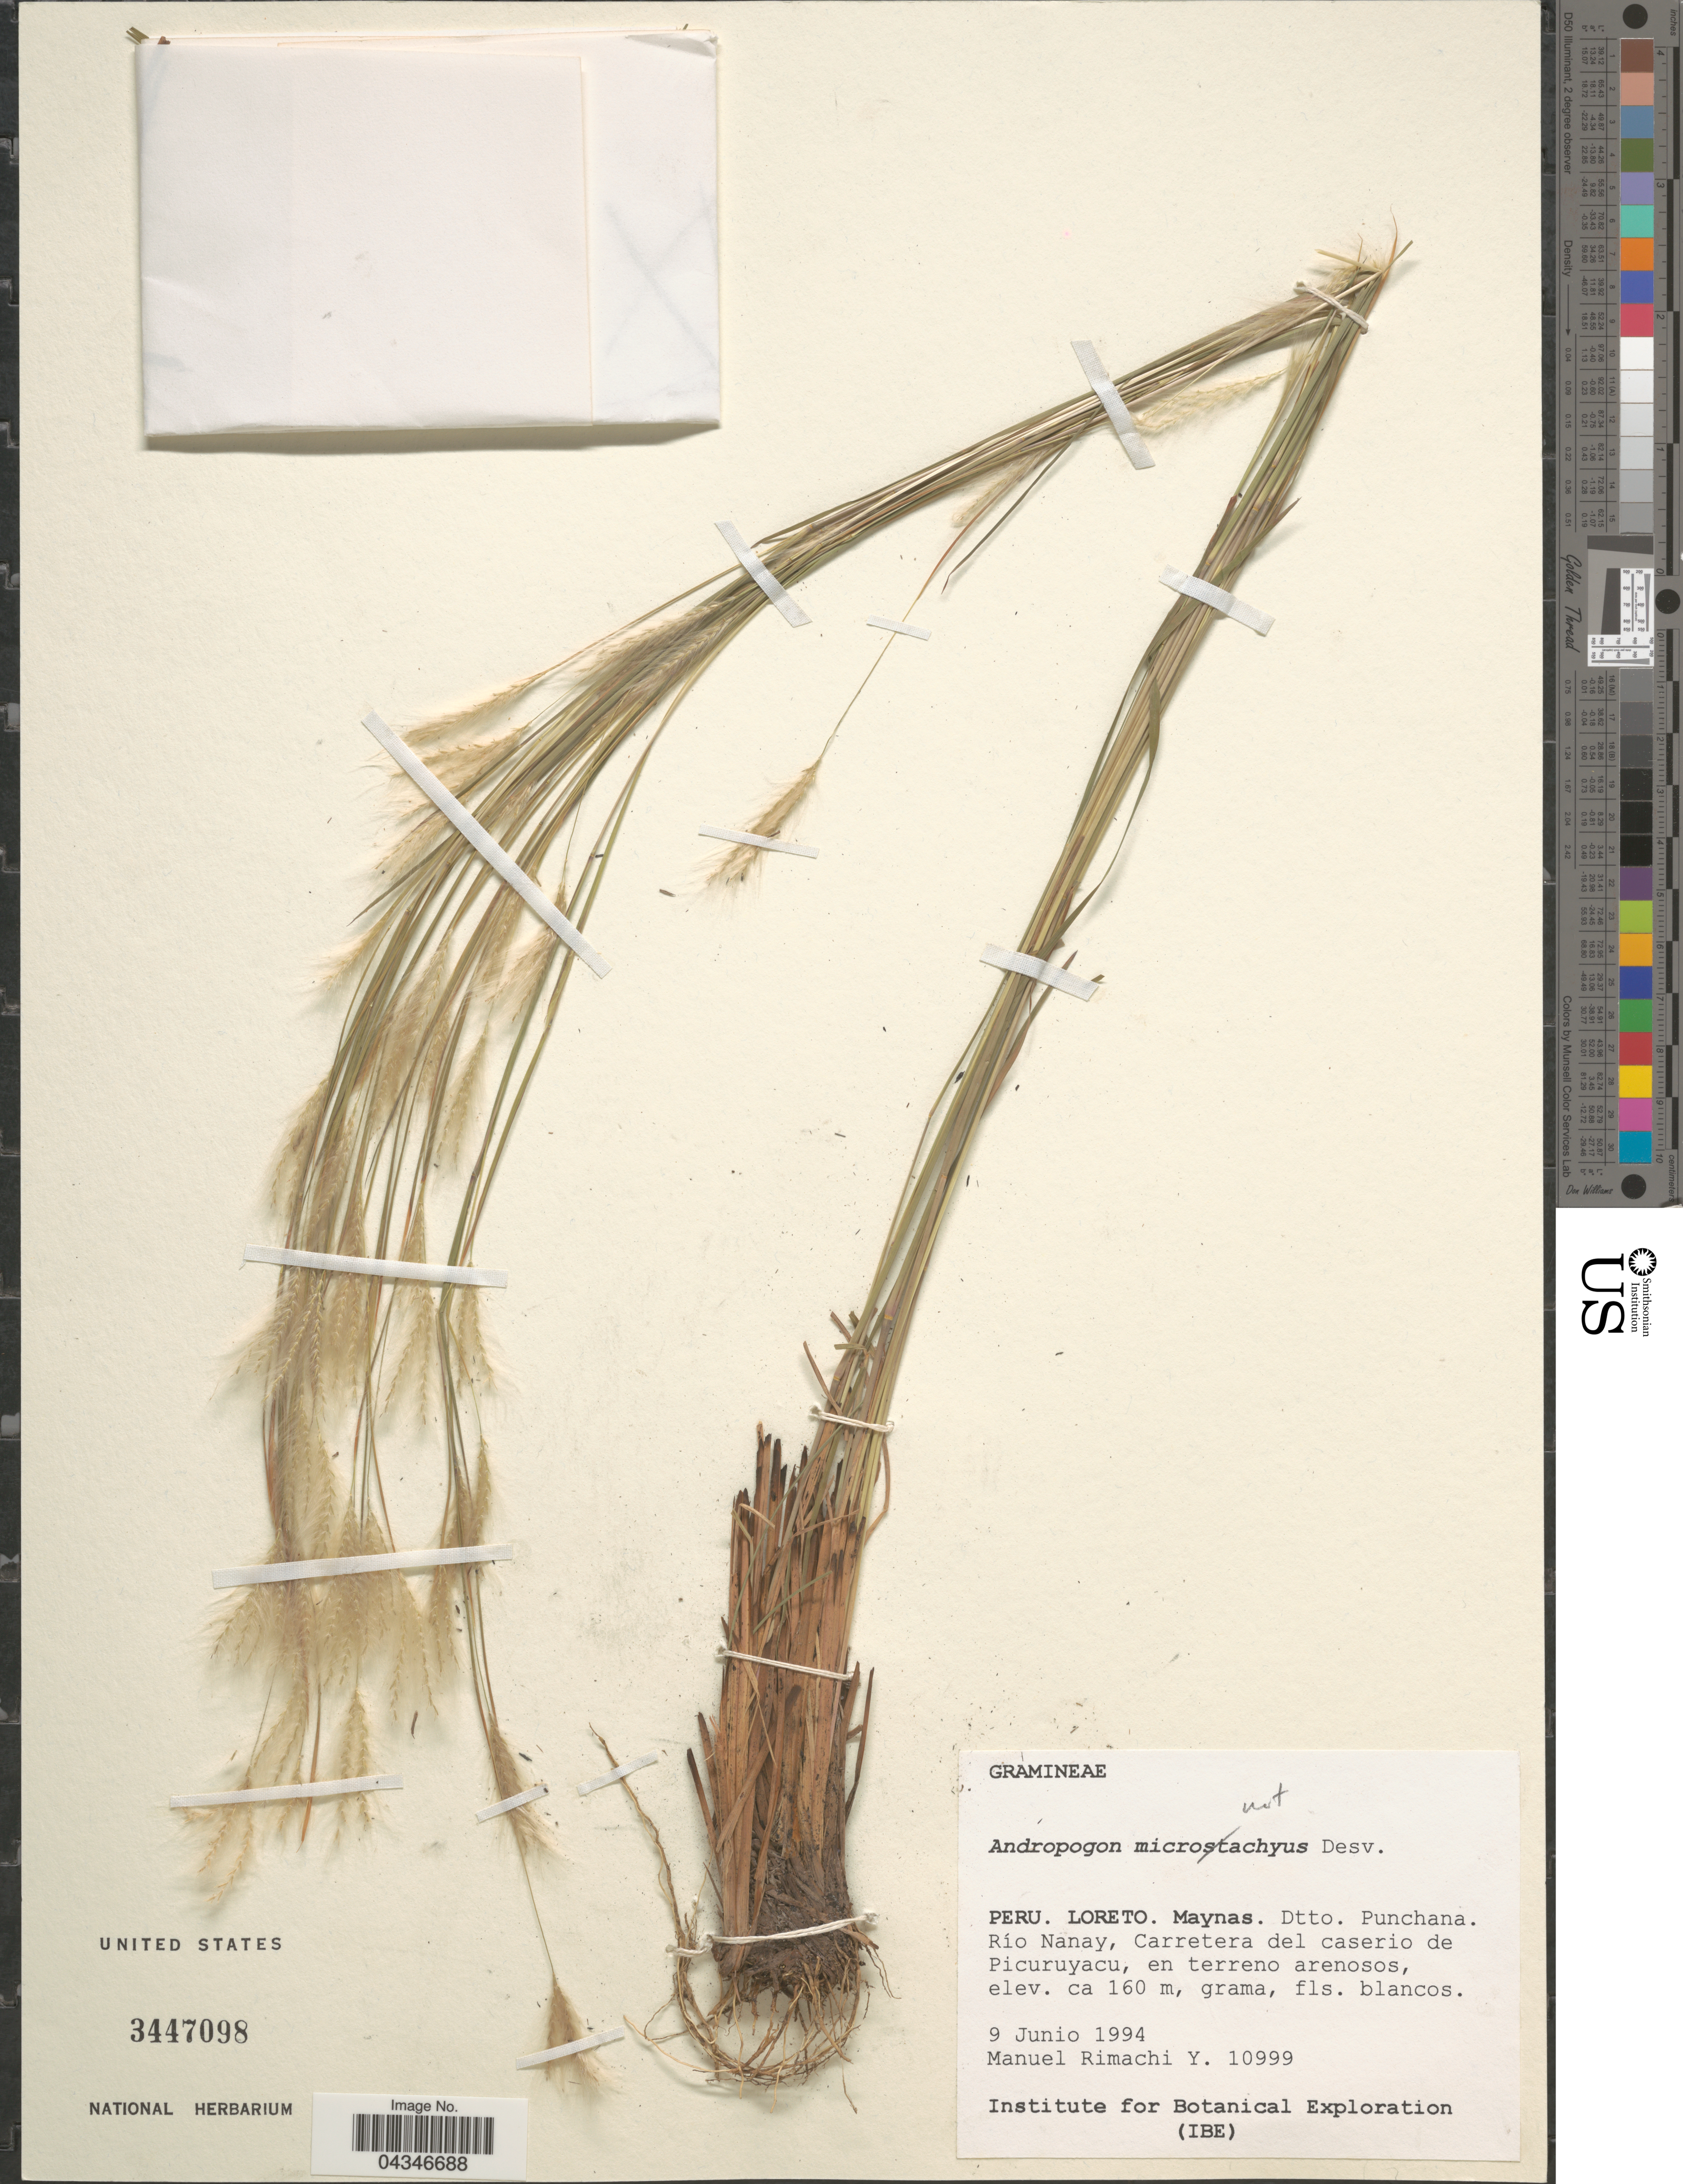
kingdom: Plantae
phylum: Tracheophyta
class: Liliopsida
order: Poales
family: Poaceae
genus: Andropogon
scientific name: Andropogon sp.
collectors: M. Rimachi Y.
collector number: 10999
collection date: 1994-06-09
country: Peru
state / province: Loreto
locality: Maynas. Dtto. Punchana. Río Nanay, Carretera del caserio de Picuruyacu, en terreno arenosos. Botanical Exploration.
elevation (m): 160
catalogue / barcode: US 3447098